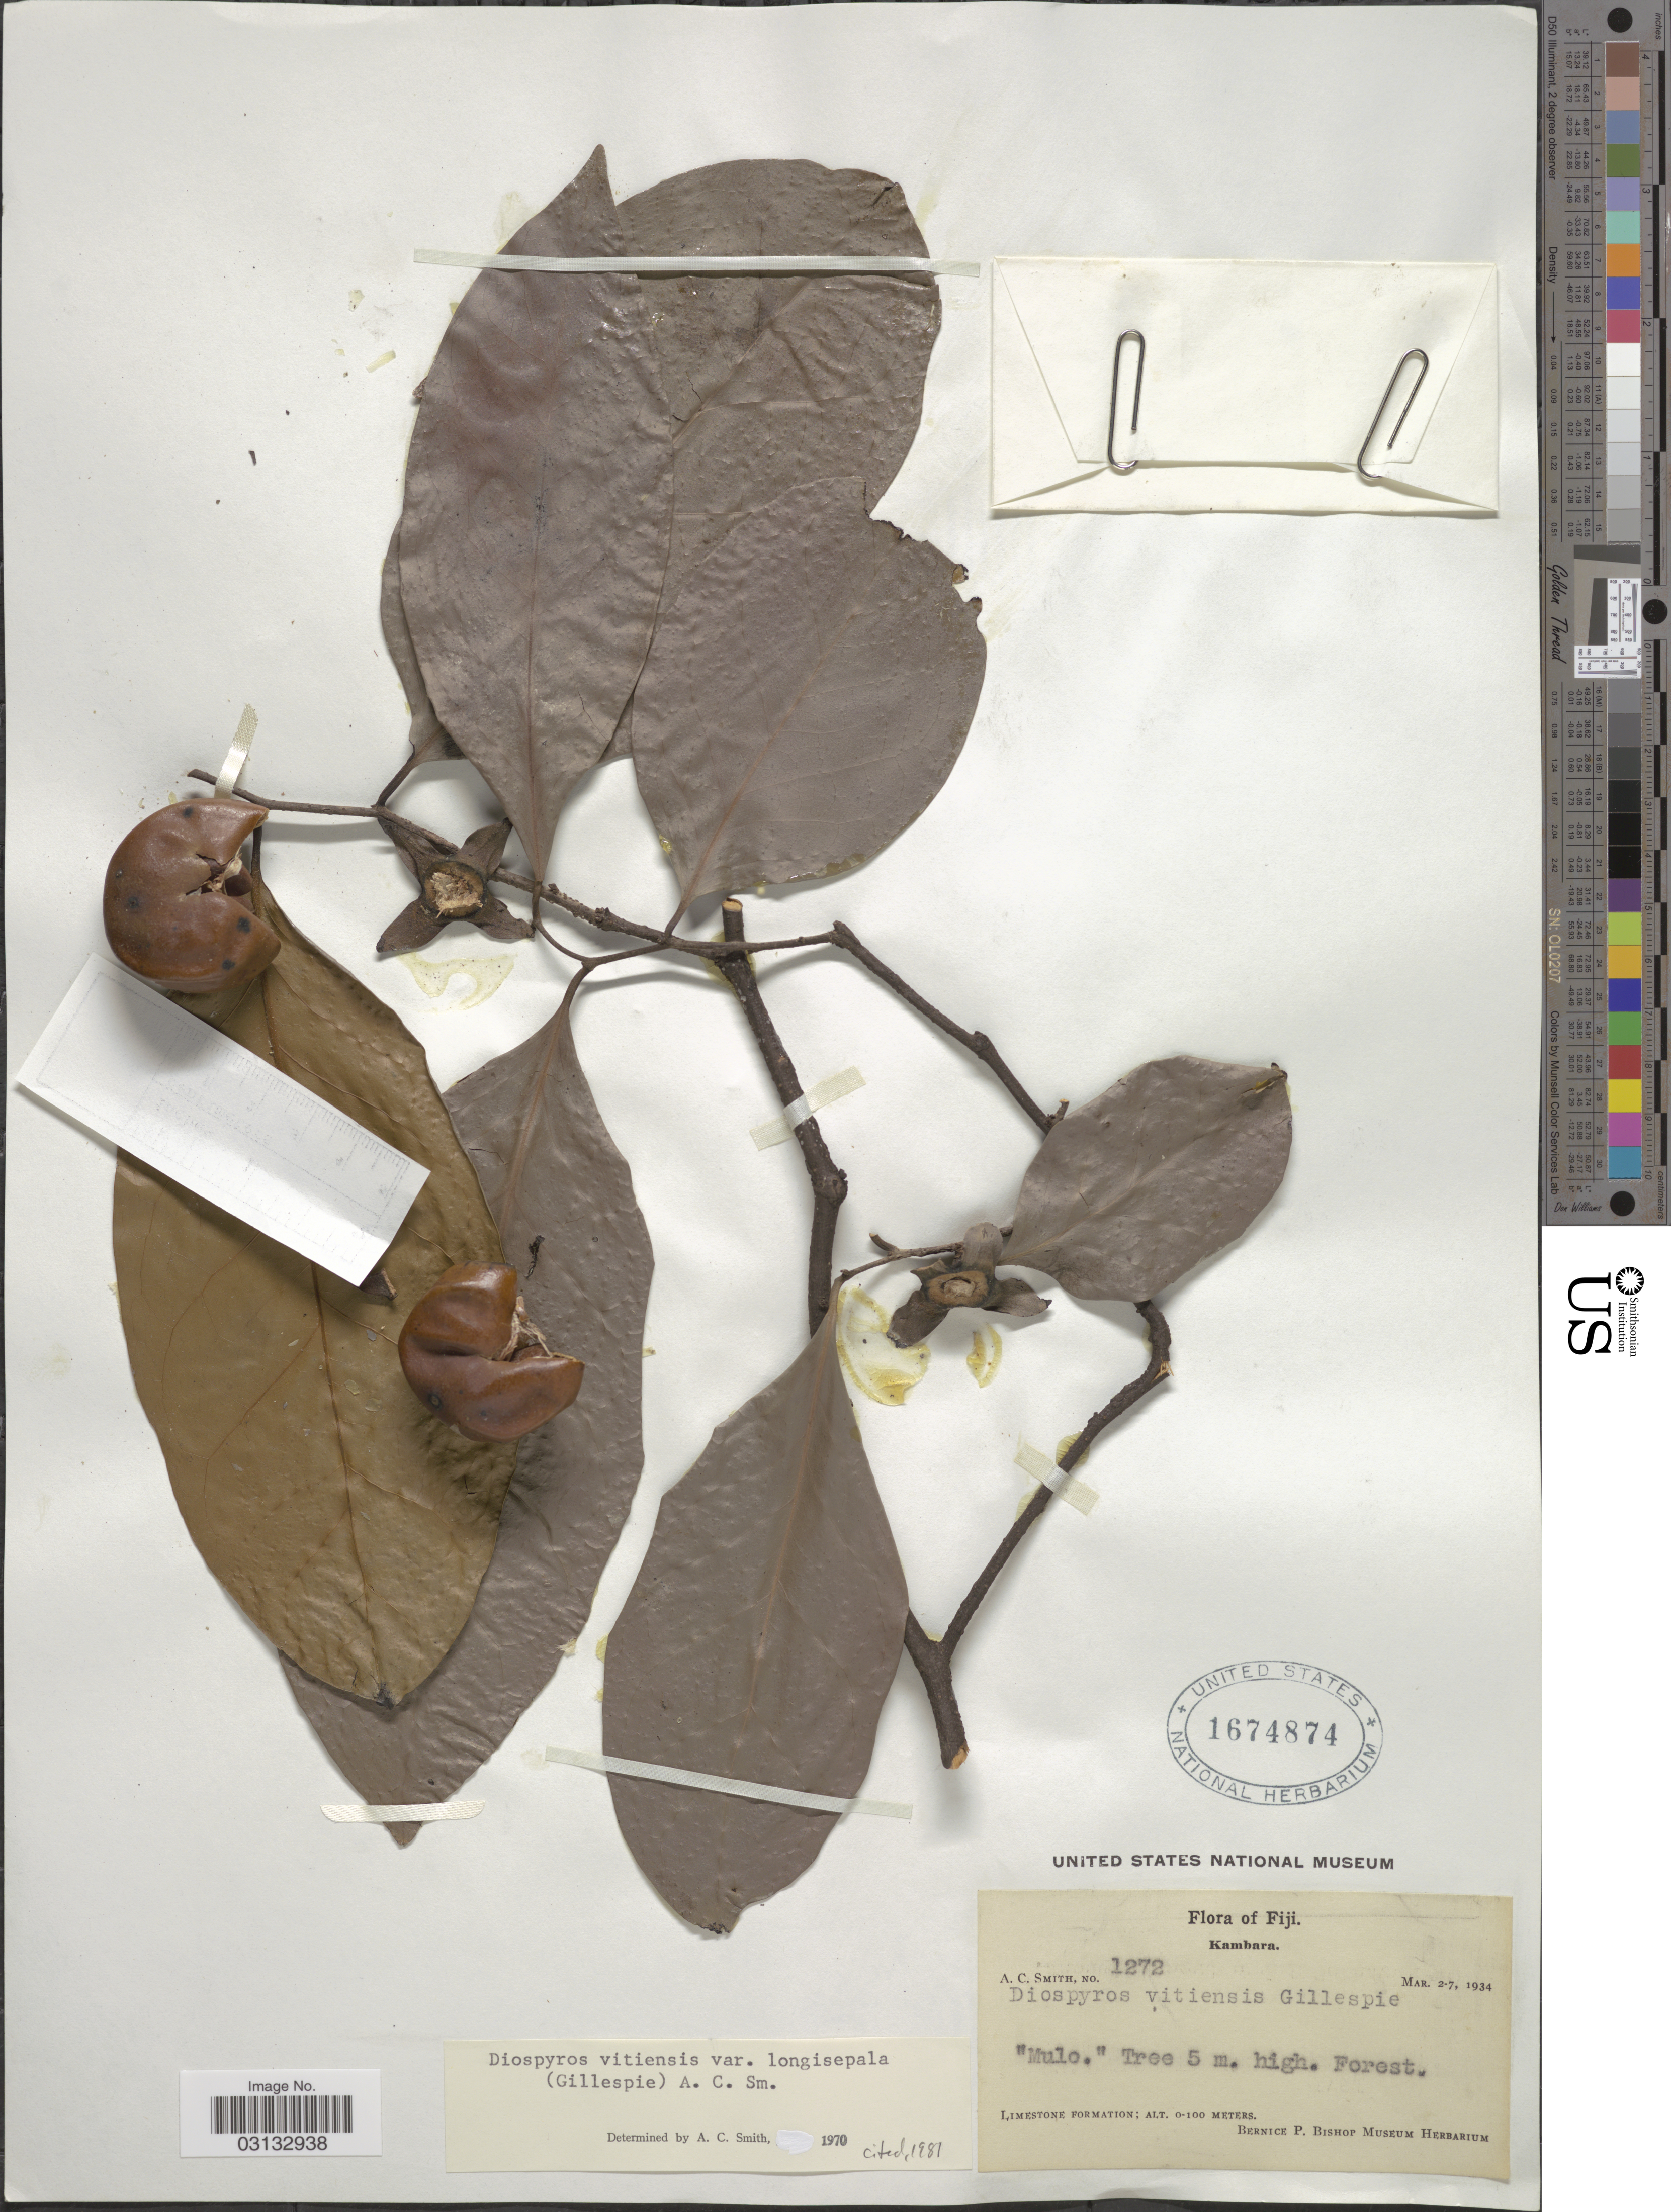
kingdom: Plantae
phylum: Tracheophyta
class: Magnoliopsida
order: Ericales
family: Ebenaceae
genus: Diospyros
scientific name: Diospyros vitiensis var. longisepala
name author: (Gillespie) A.C. Sm.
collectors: A. C. Smith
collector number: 1272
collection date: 1934-03-02/1934-03-07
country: Fiji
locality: Kambara. "Mulo." [unsure placement].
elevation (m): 0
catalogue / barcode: US 1674874